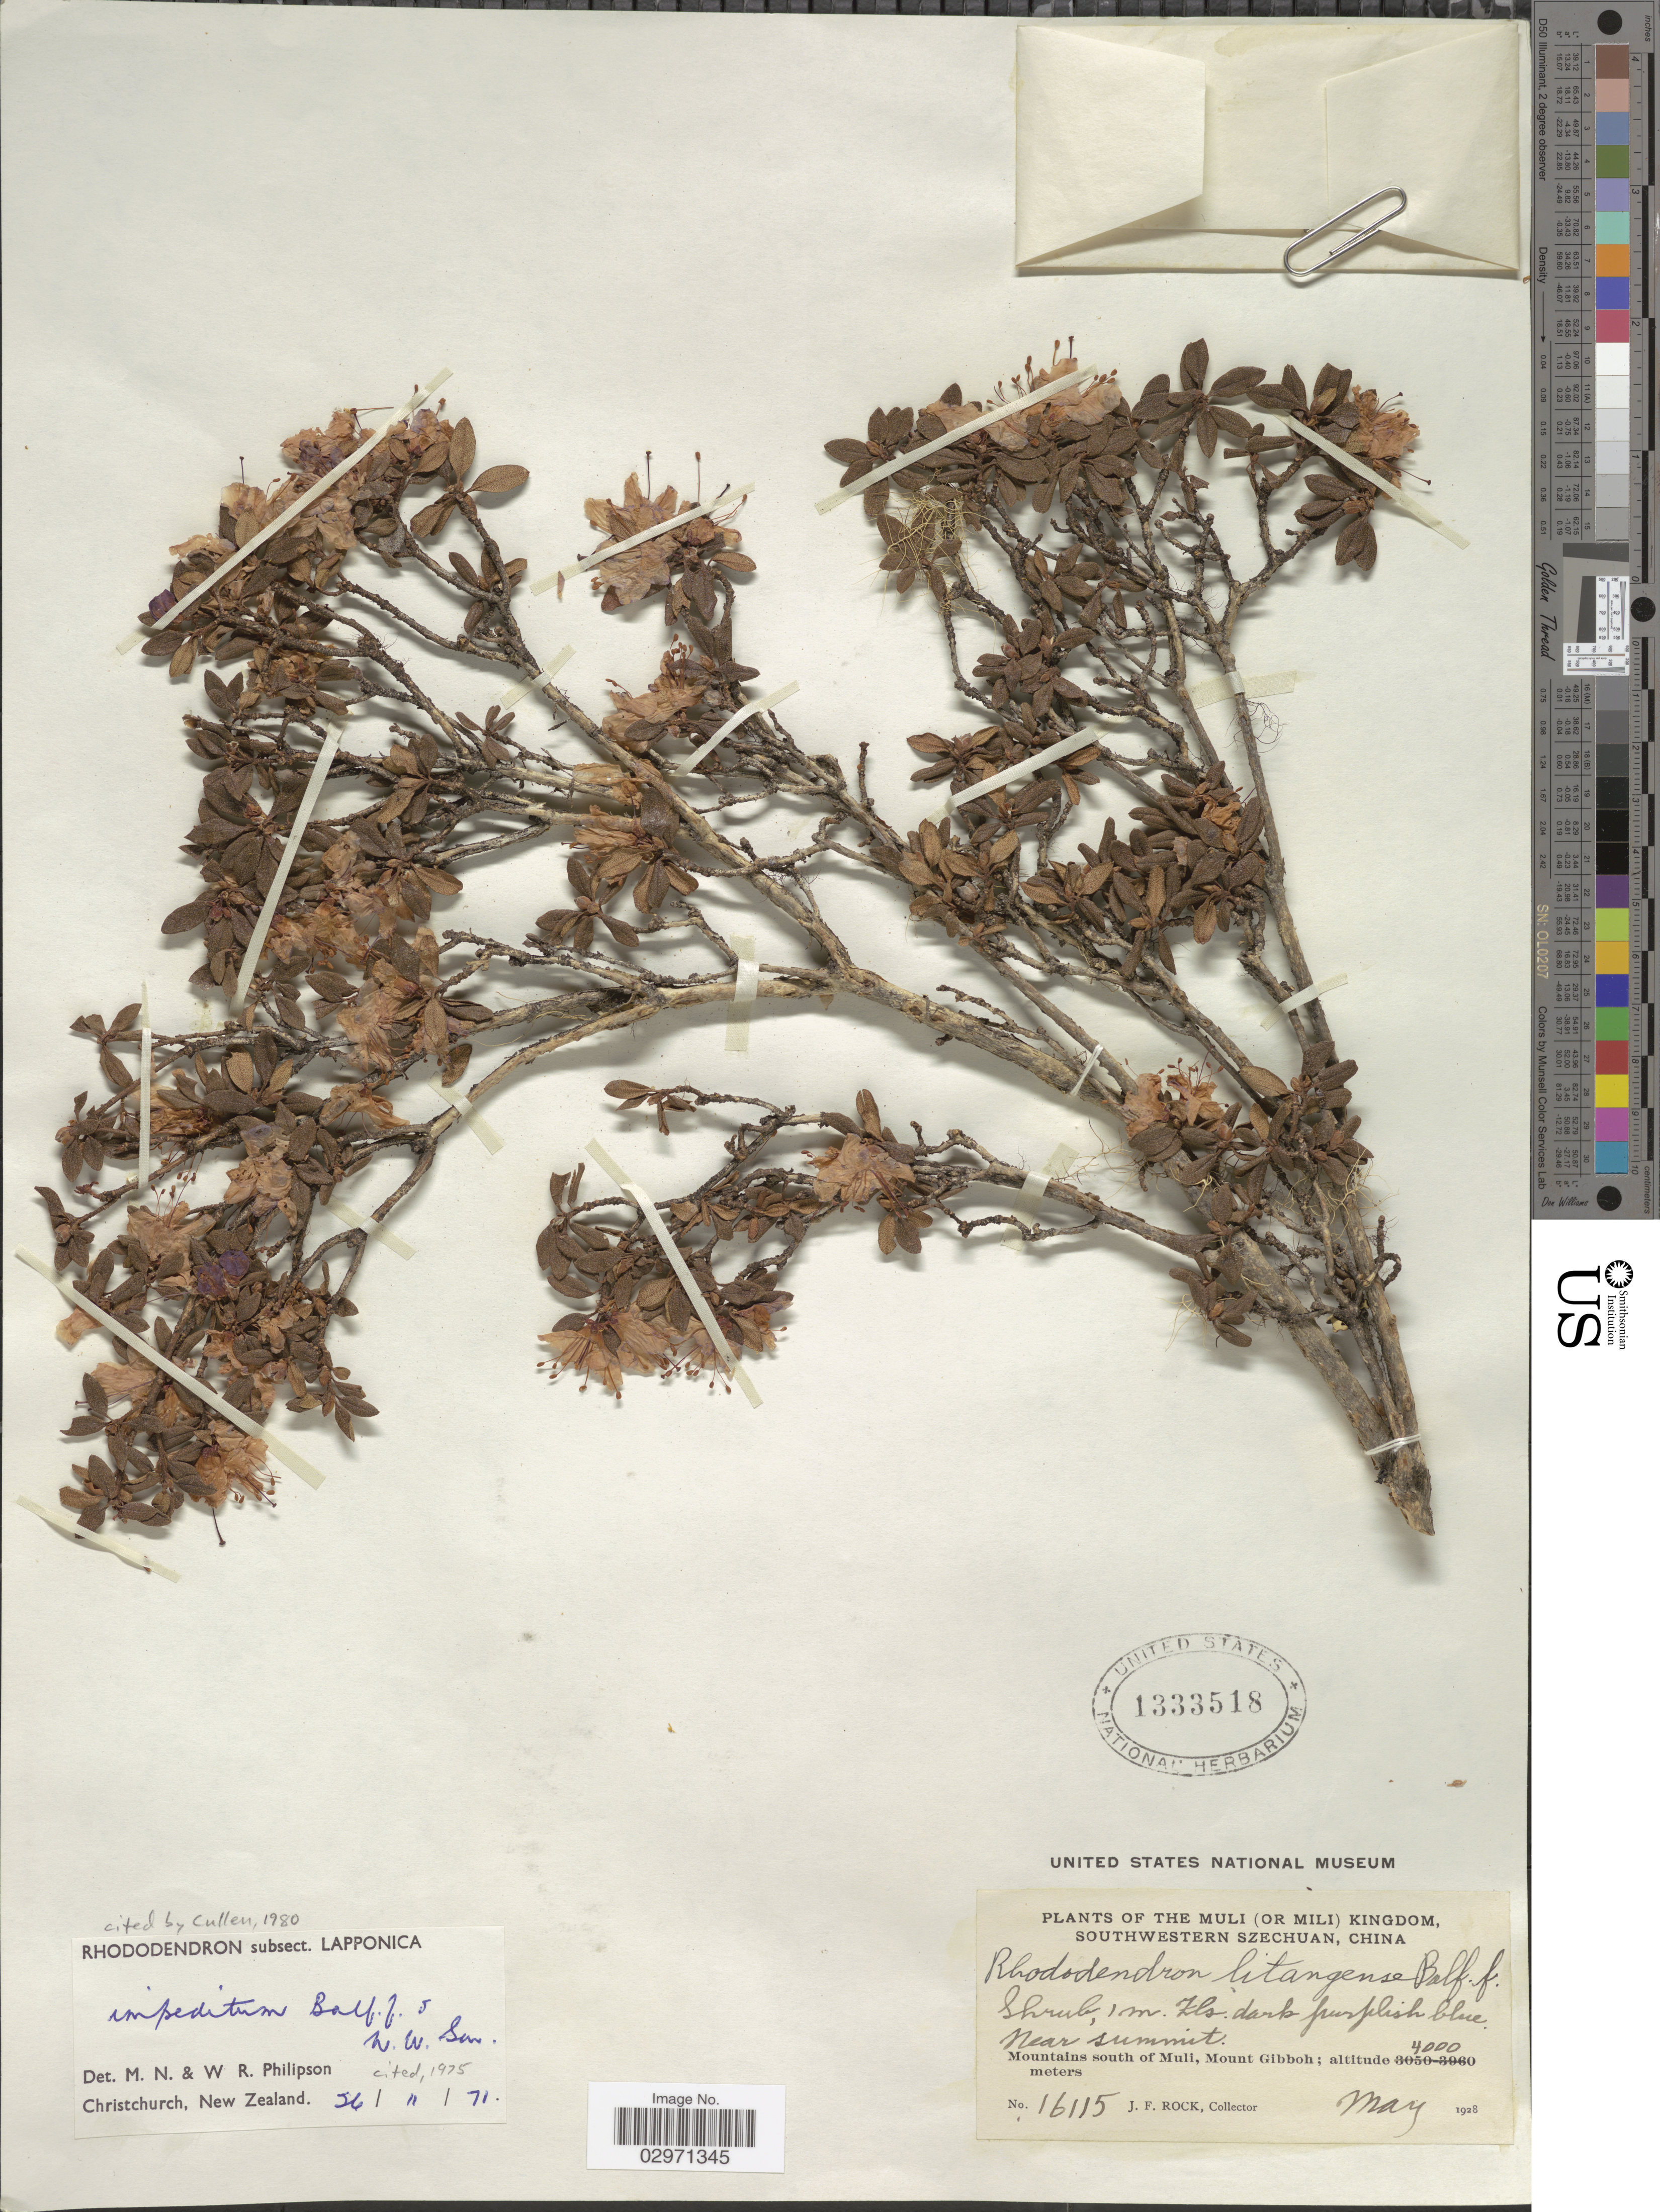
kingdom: Plantae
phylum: Tracheophyta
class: Magnoliopsida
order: Ericales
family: Ericaceae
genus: Rhododendron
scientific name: Rhododendron impeditum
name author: Balf. f. & W.W. Sm.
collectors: J. Rock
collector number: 16115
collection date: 1928-05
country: China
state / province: Sichuan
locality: Muli (Or Mili) Kingdom, Southwestern Szechuan. Near summit. Mountains south of Muli, Mount Gibboh.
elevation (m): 4000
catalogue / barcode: US 1333518